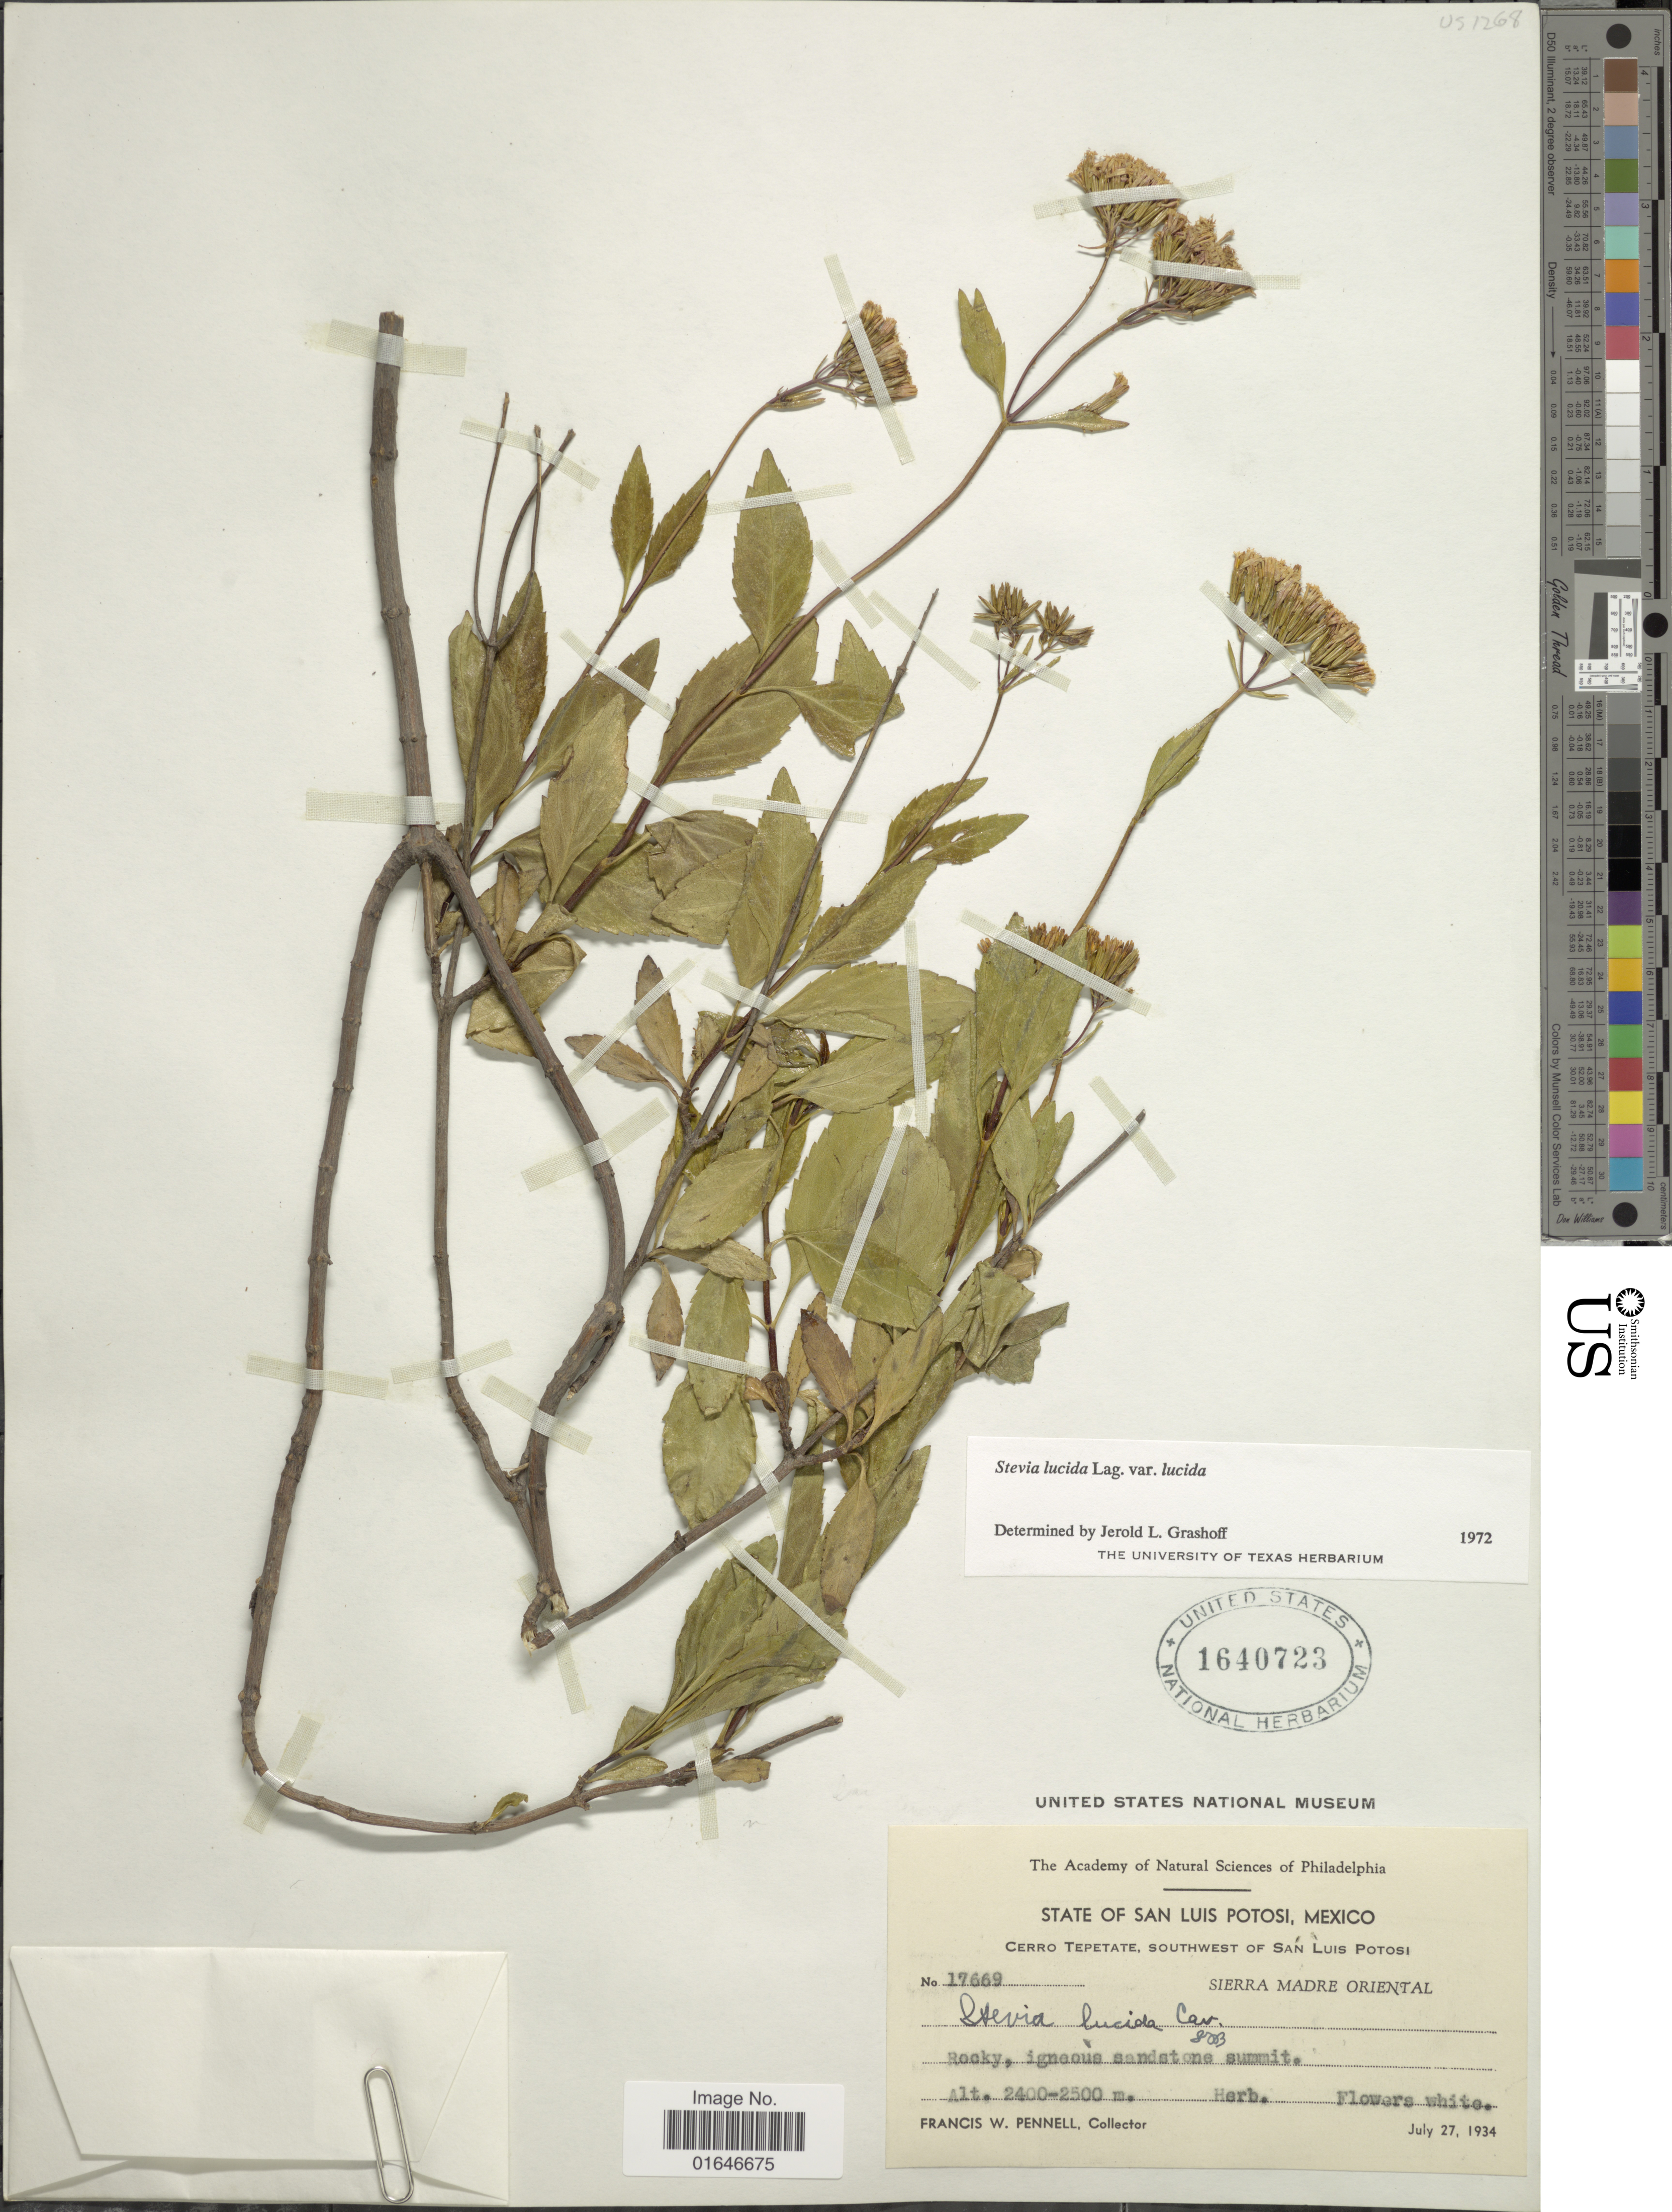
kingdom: Plantae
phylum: Tracheophyta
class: Magnoliopsida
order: Asterales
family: Asteraceae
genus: Stevia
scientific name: Stevia lucida var. lucida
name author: Lag.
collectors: F. W. Pennell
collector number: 17669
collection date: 1934-07-27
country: Mexico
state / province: San Luis Potosí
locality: State of San Luis Potosi, Cerro Teperate, southwest of San Luis Potosi, Sierra Madre Oriental, Rocky, igneous sandstone summit.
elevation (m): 2400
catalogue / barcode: US 1640723